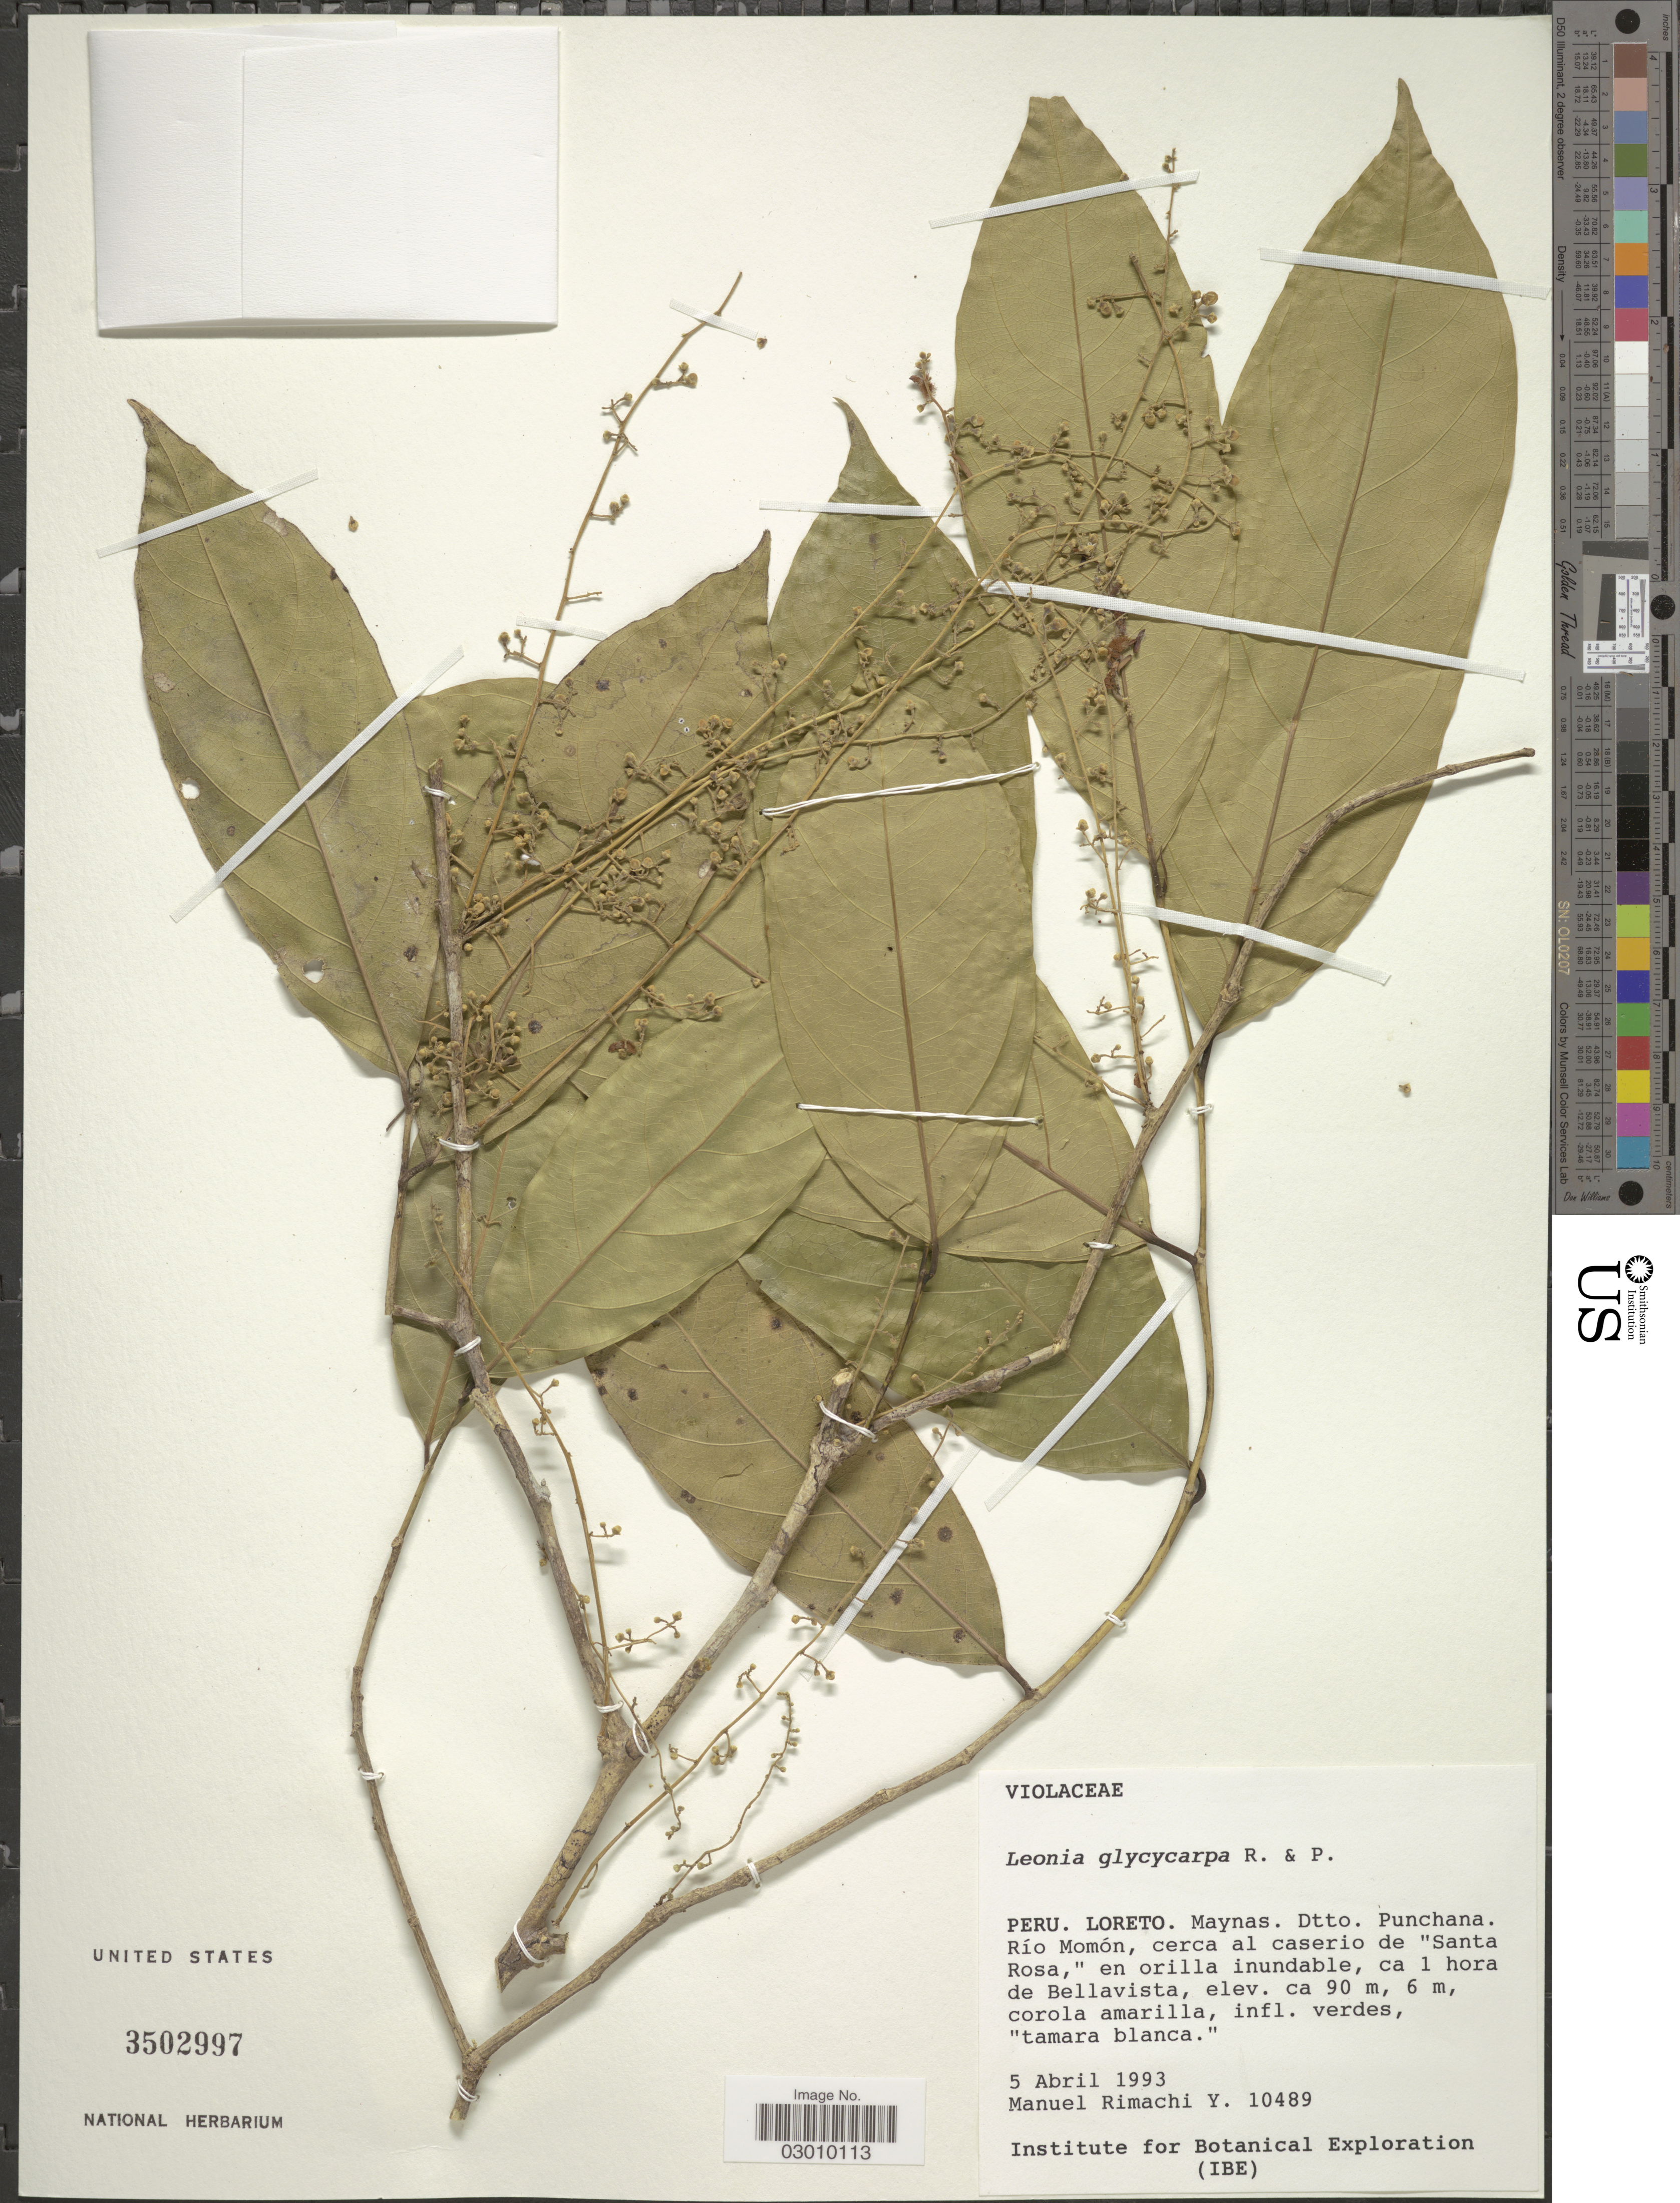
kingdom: Plantae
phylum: Tracheophyta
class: Magnoliopsida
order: Malpighiales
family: Violaceae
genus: Leonia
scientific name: Leonia glycycarpa var. glycycarpa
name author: Ruiz & Pav.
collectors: M. Rimachi Y.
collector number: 10489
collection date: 1993-04-05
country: Peru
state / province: Loreto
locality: Maynas, Dtto. Punchana, Río Momón, cerca a; caserio de "Santa Rosa", en orilla inundable, ca 1 hora de Bellavista.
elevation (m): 90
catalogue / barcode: US 3502997